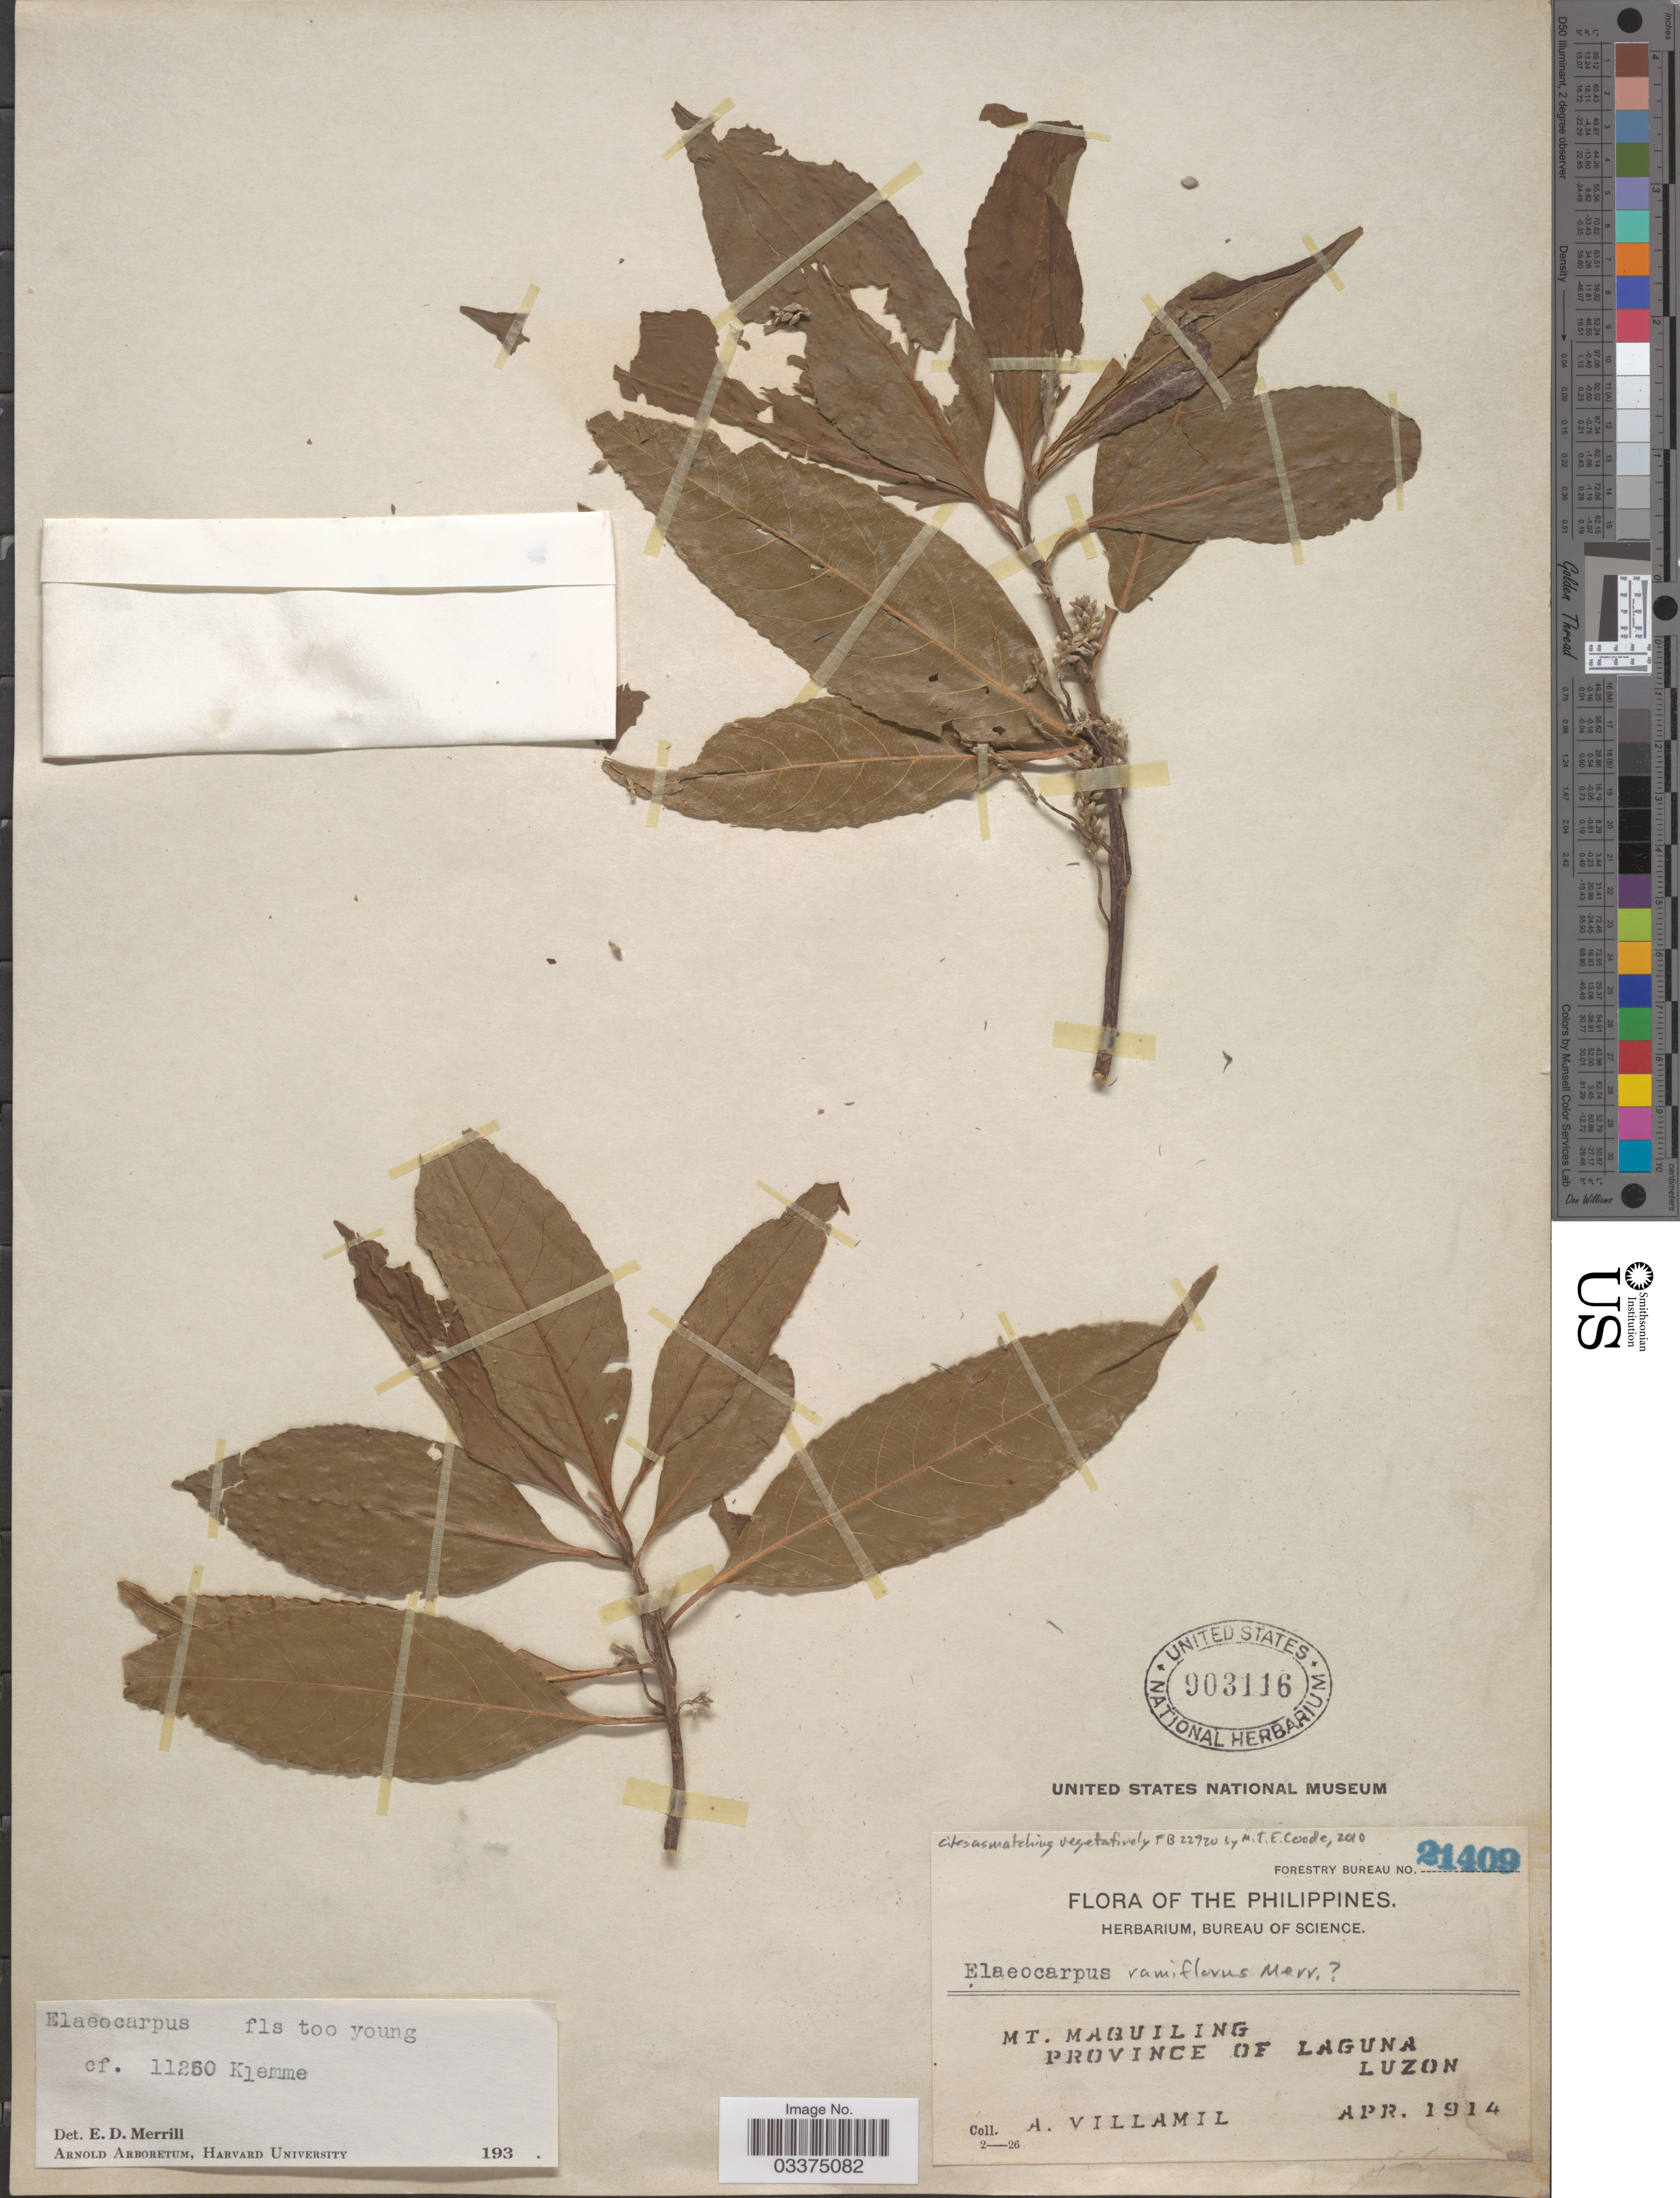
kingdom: Plantae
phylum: Tracheophyta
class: Magnoliopsida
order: Oxalidales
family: Elaeocarpaceae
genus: Elaeocarpus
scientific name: Elaeocarpus ramiflorus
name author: Merr.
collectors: A. Villamil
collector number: Forestry Bureau 21409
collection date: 1914-04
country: Philippines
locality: Mt. Maquiling, Province of Laguna, Luzon.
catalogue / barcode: US 903116